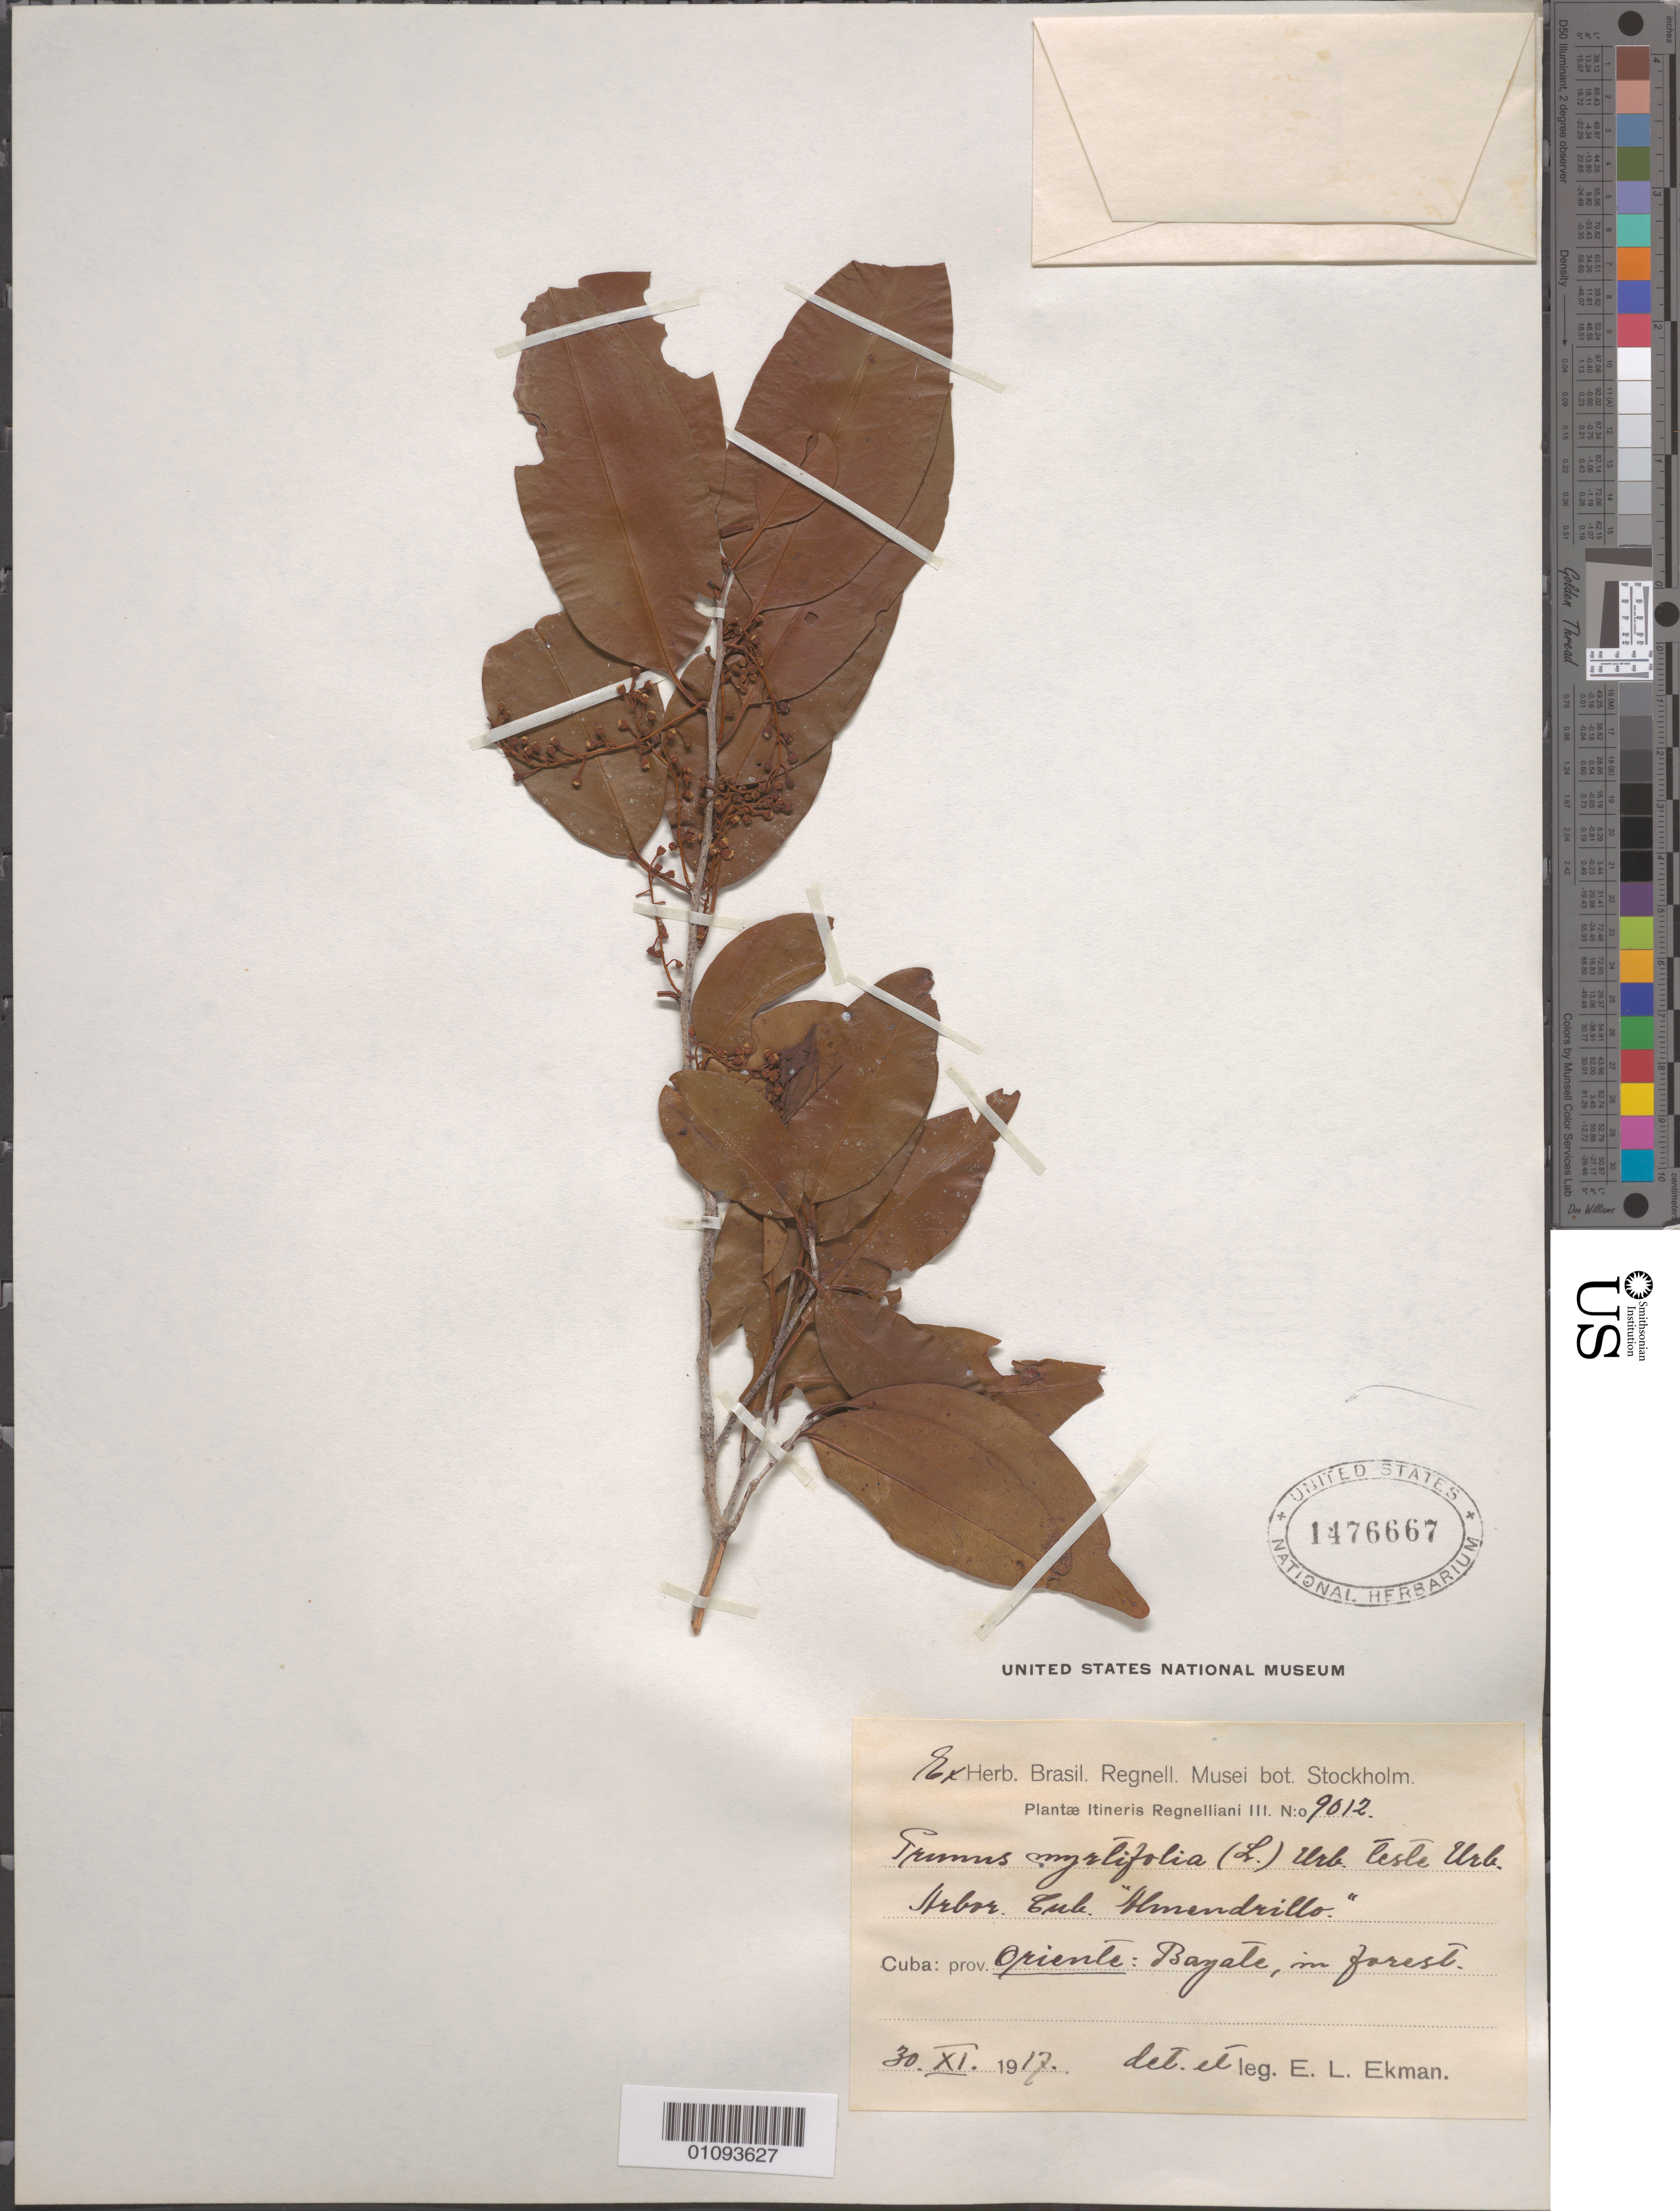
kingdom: Plantae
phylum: Tracheophyta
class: Magnoliopsida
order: Rosales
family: Rosaceae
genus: Prunus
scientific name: Prunus myrtifolia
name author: (L.) Urb.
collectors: E. L. Ekman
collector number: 9012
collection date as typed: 30 Jun 1917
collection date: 1917-06-30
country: Cuba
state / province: Oriente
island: Cuba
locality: Bayate; in forest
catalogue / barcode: US 1476667